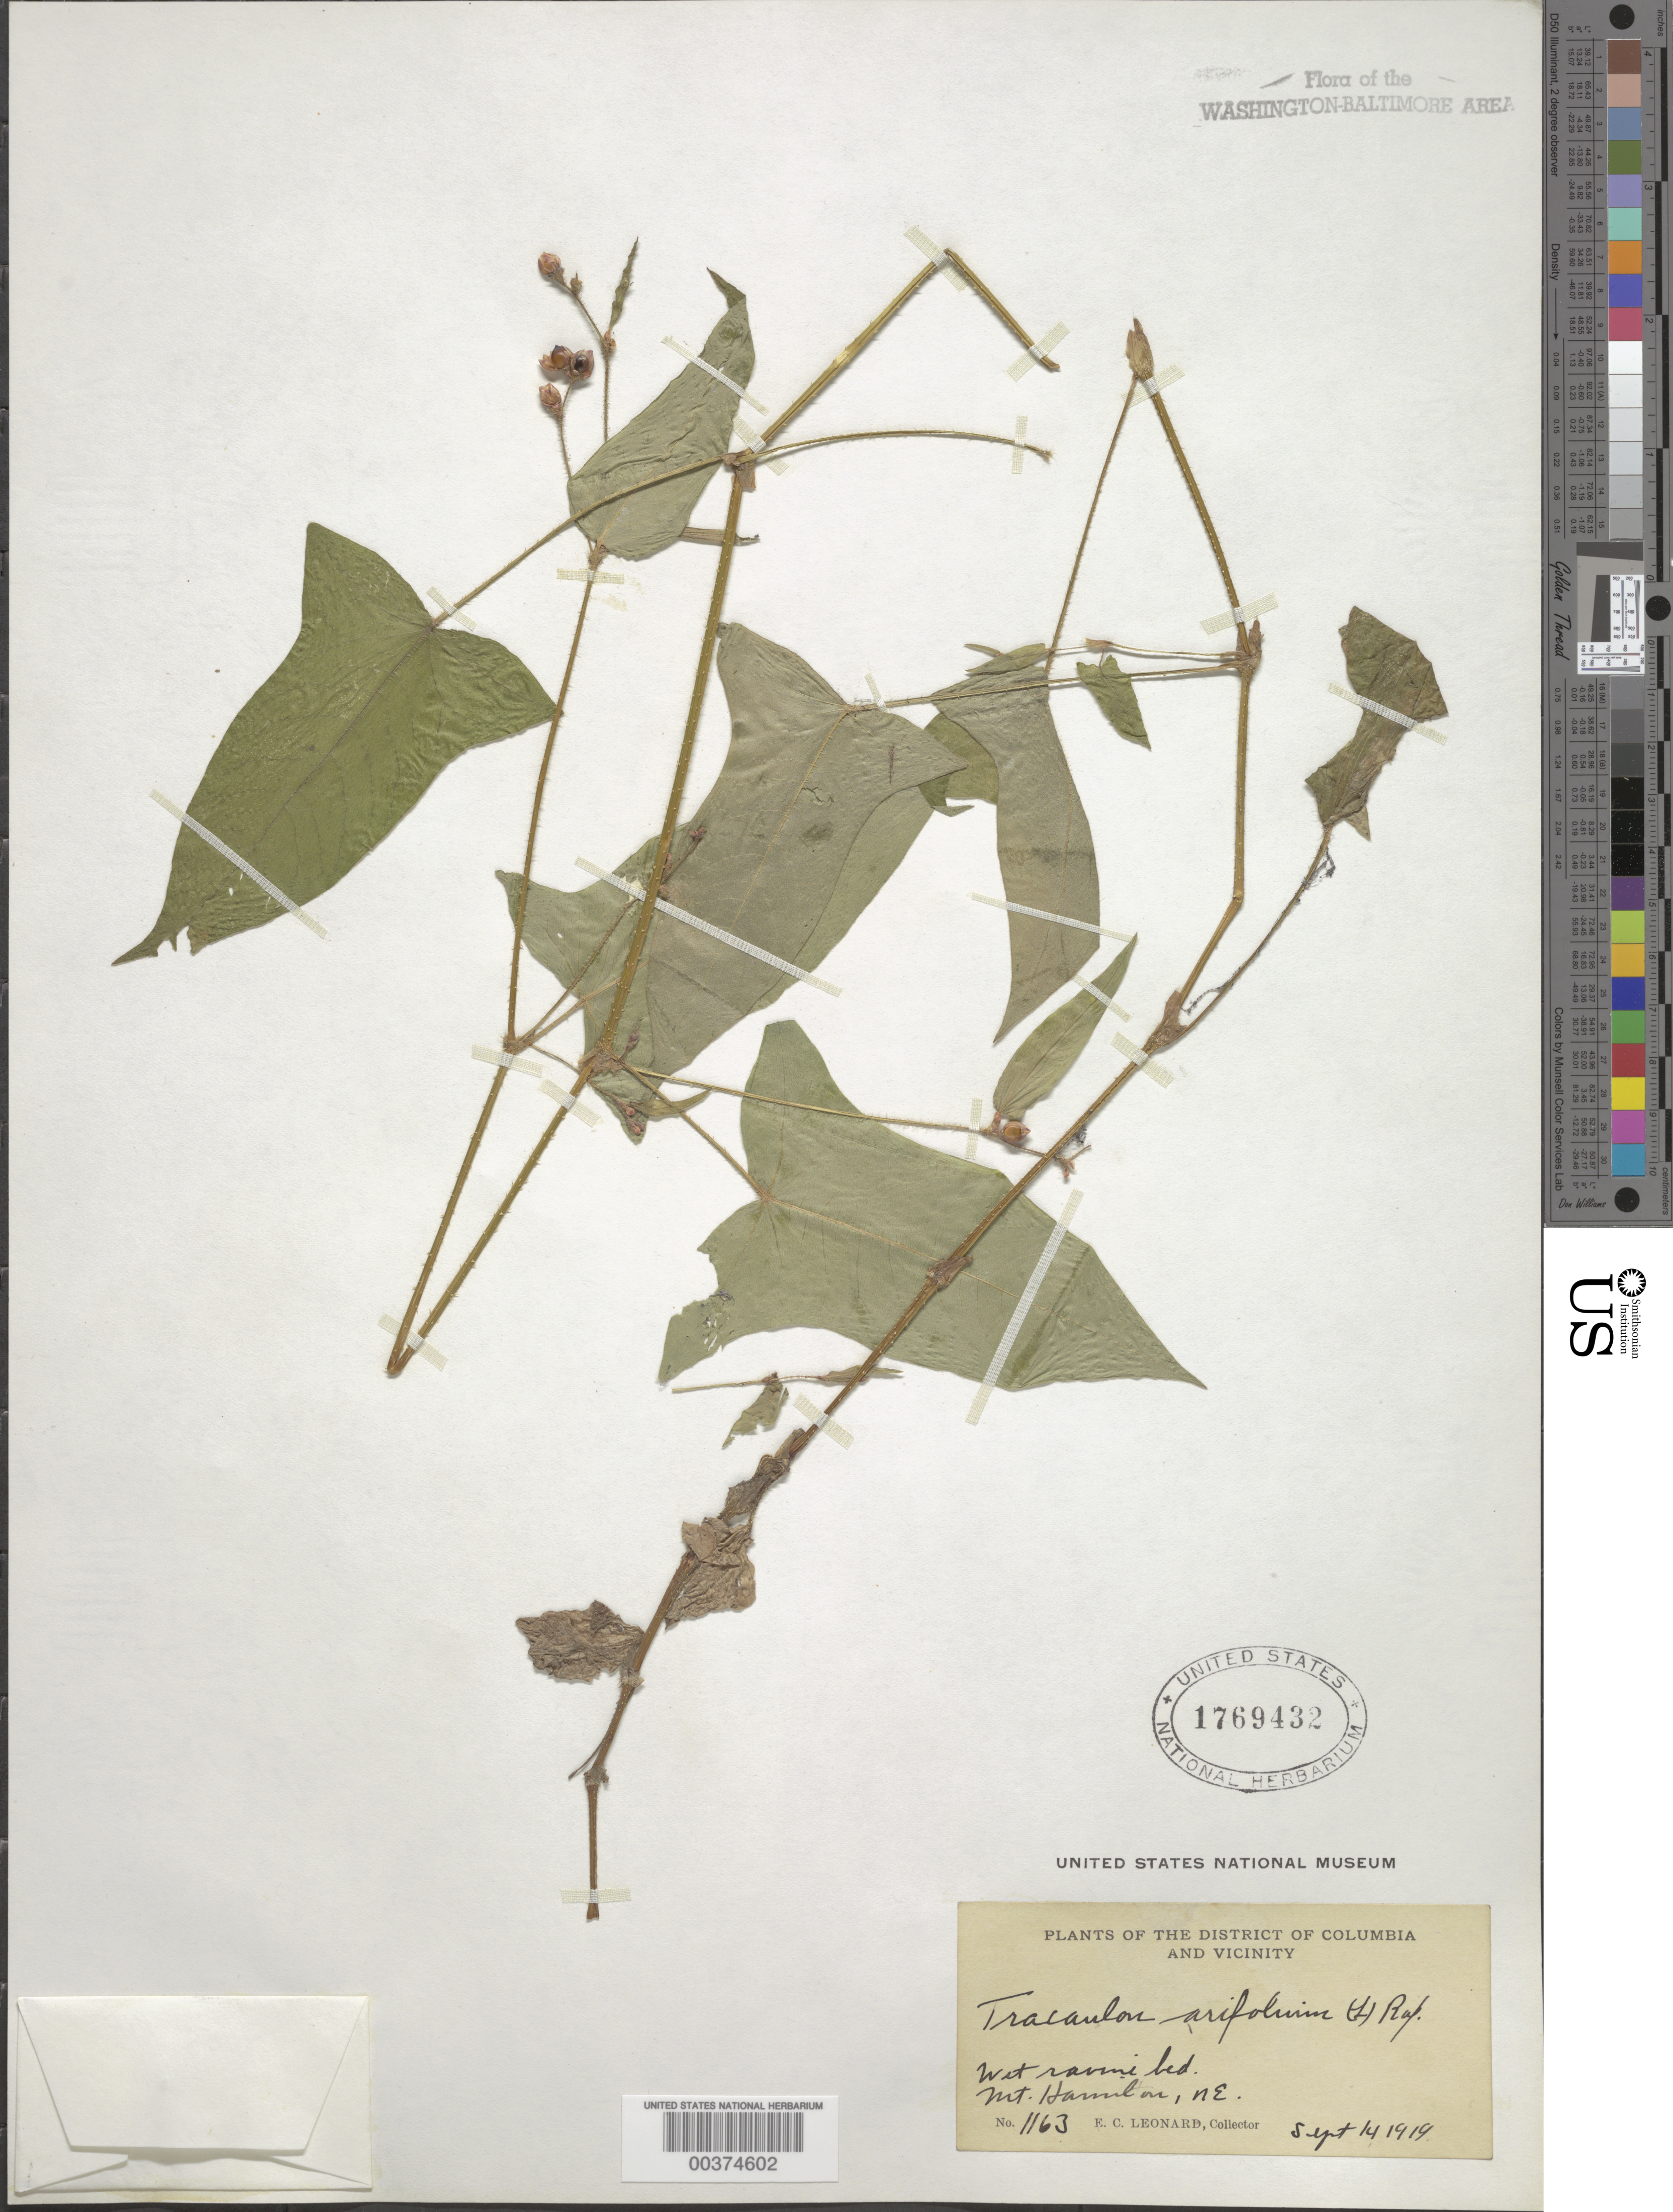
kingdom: Plantae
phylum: Tracheophyta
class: Magnoliopsida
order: Caryophyllales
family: Polygonaceae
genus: Persicaria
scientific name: Persicaria arifolia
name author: (L.) Haraldson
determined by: Atha, D. E.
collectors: E. C. Leonard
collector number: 1163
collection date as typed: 14 Sep 1919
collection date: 1919-09-14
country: United States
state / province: District of Columbia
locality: Mount Hamilton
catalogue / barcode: US 1769432